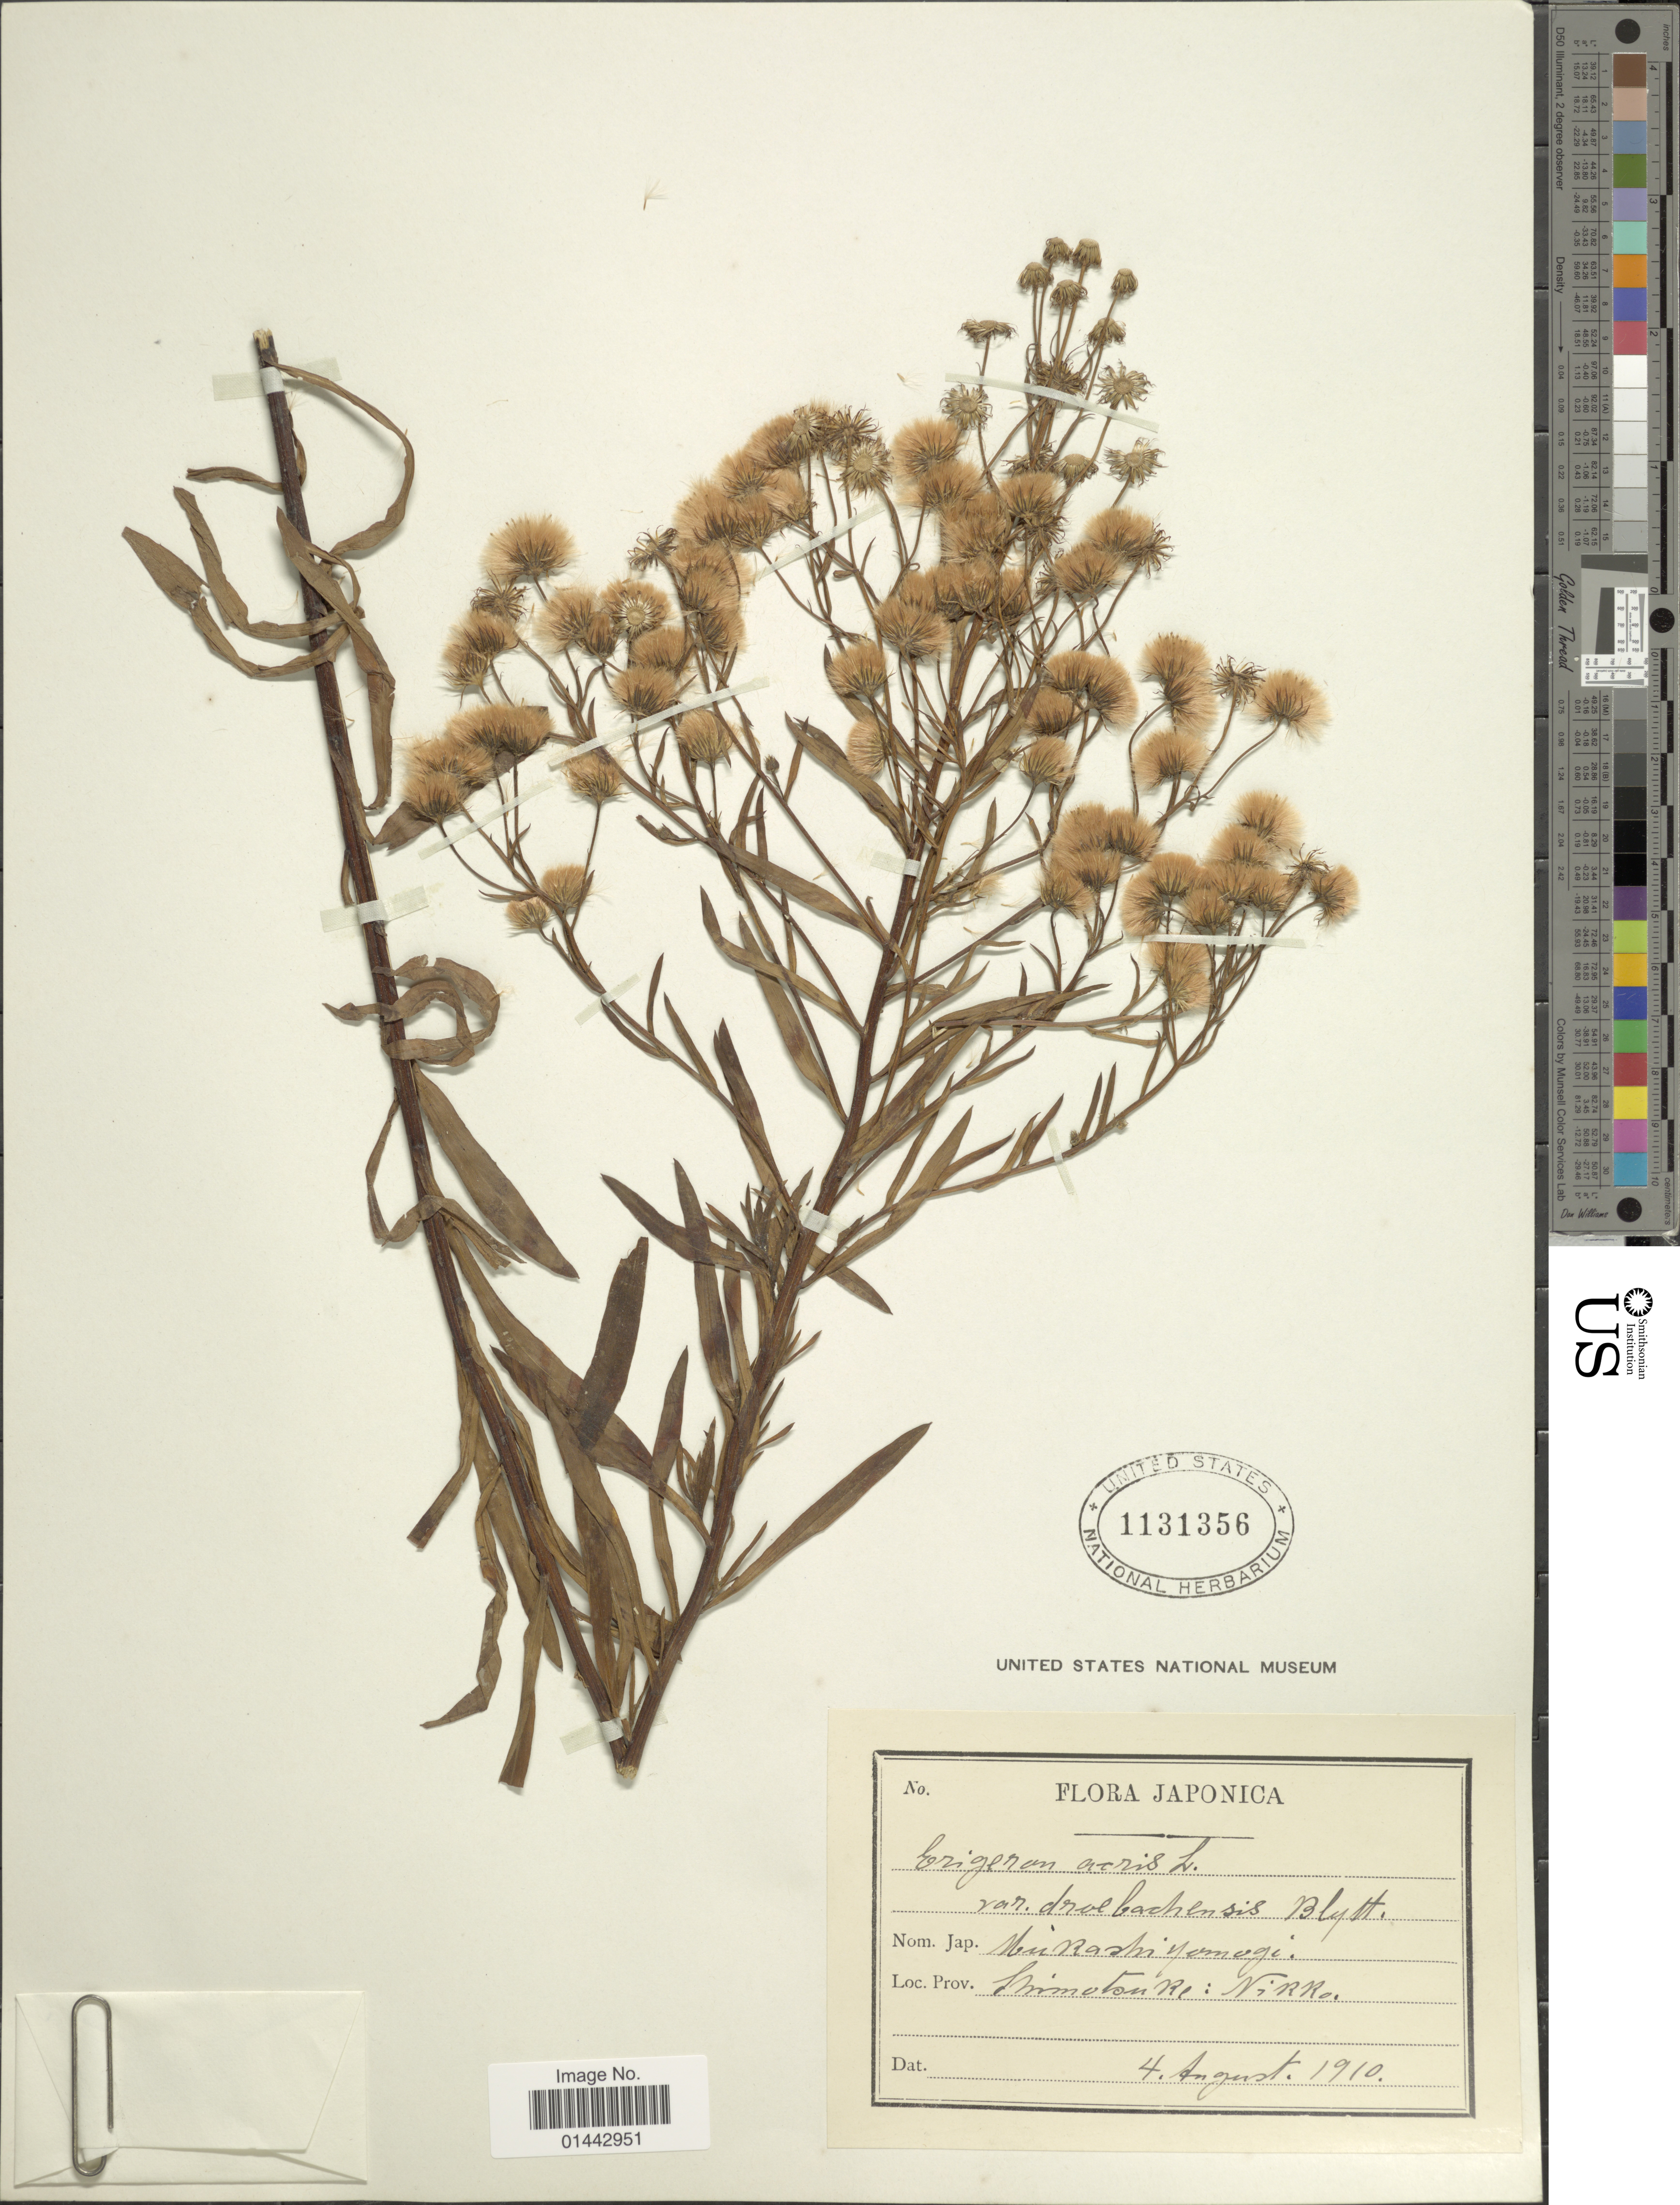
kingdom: Plantae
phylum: Tracheophyta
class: Magnoliopsida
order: Asterales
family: Asteraceae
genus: Erigeron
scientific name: Erigeron acris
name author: L.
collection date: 1910-08-04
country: Japan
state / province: Totigi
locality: Shimotsuke: Nikko.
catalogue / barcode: US 1131356